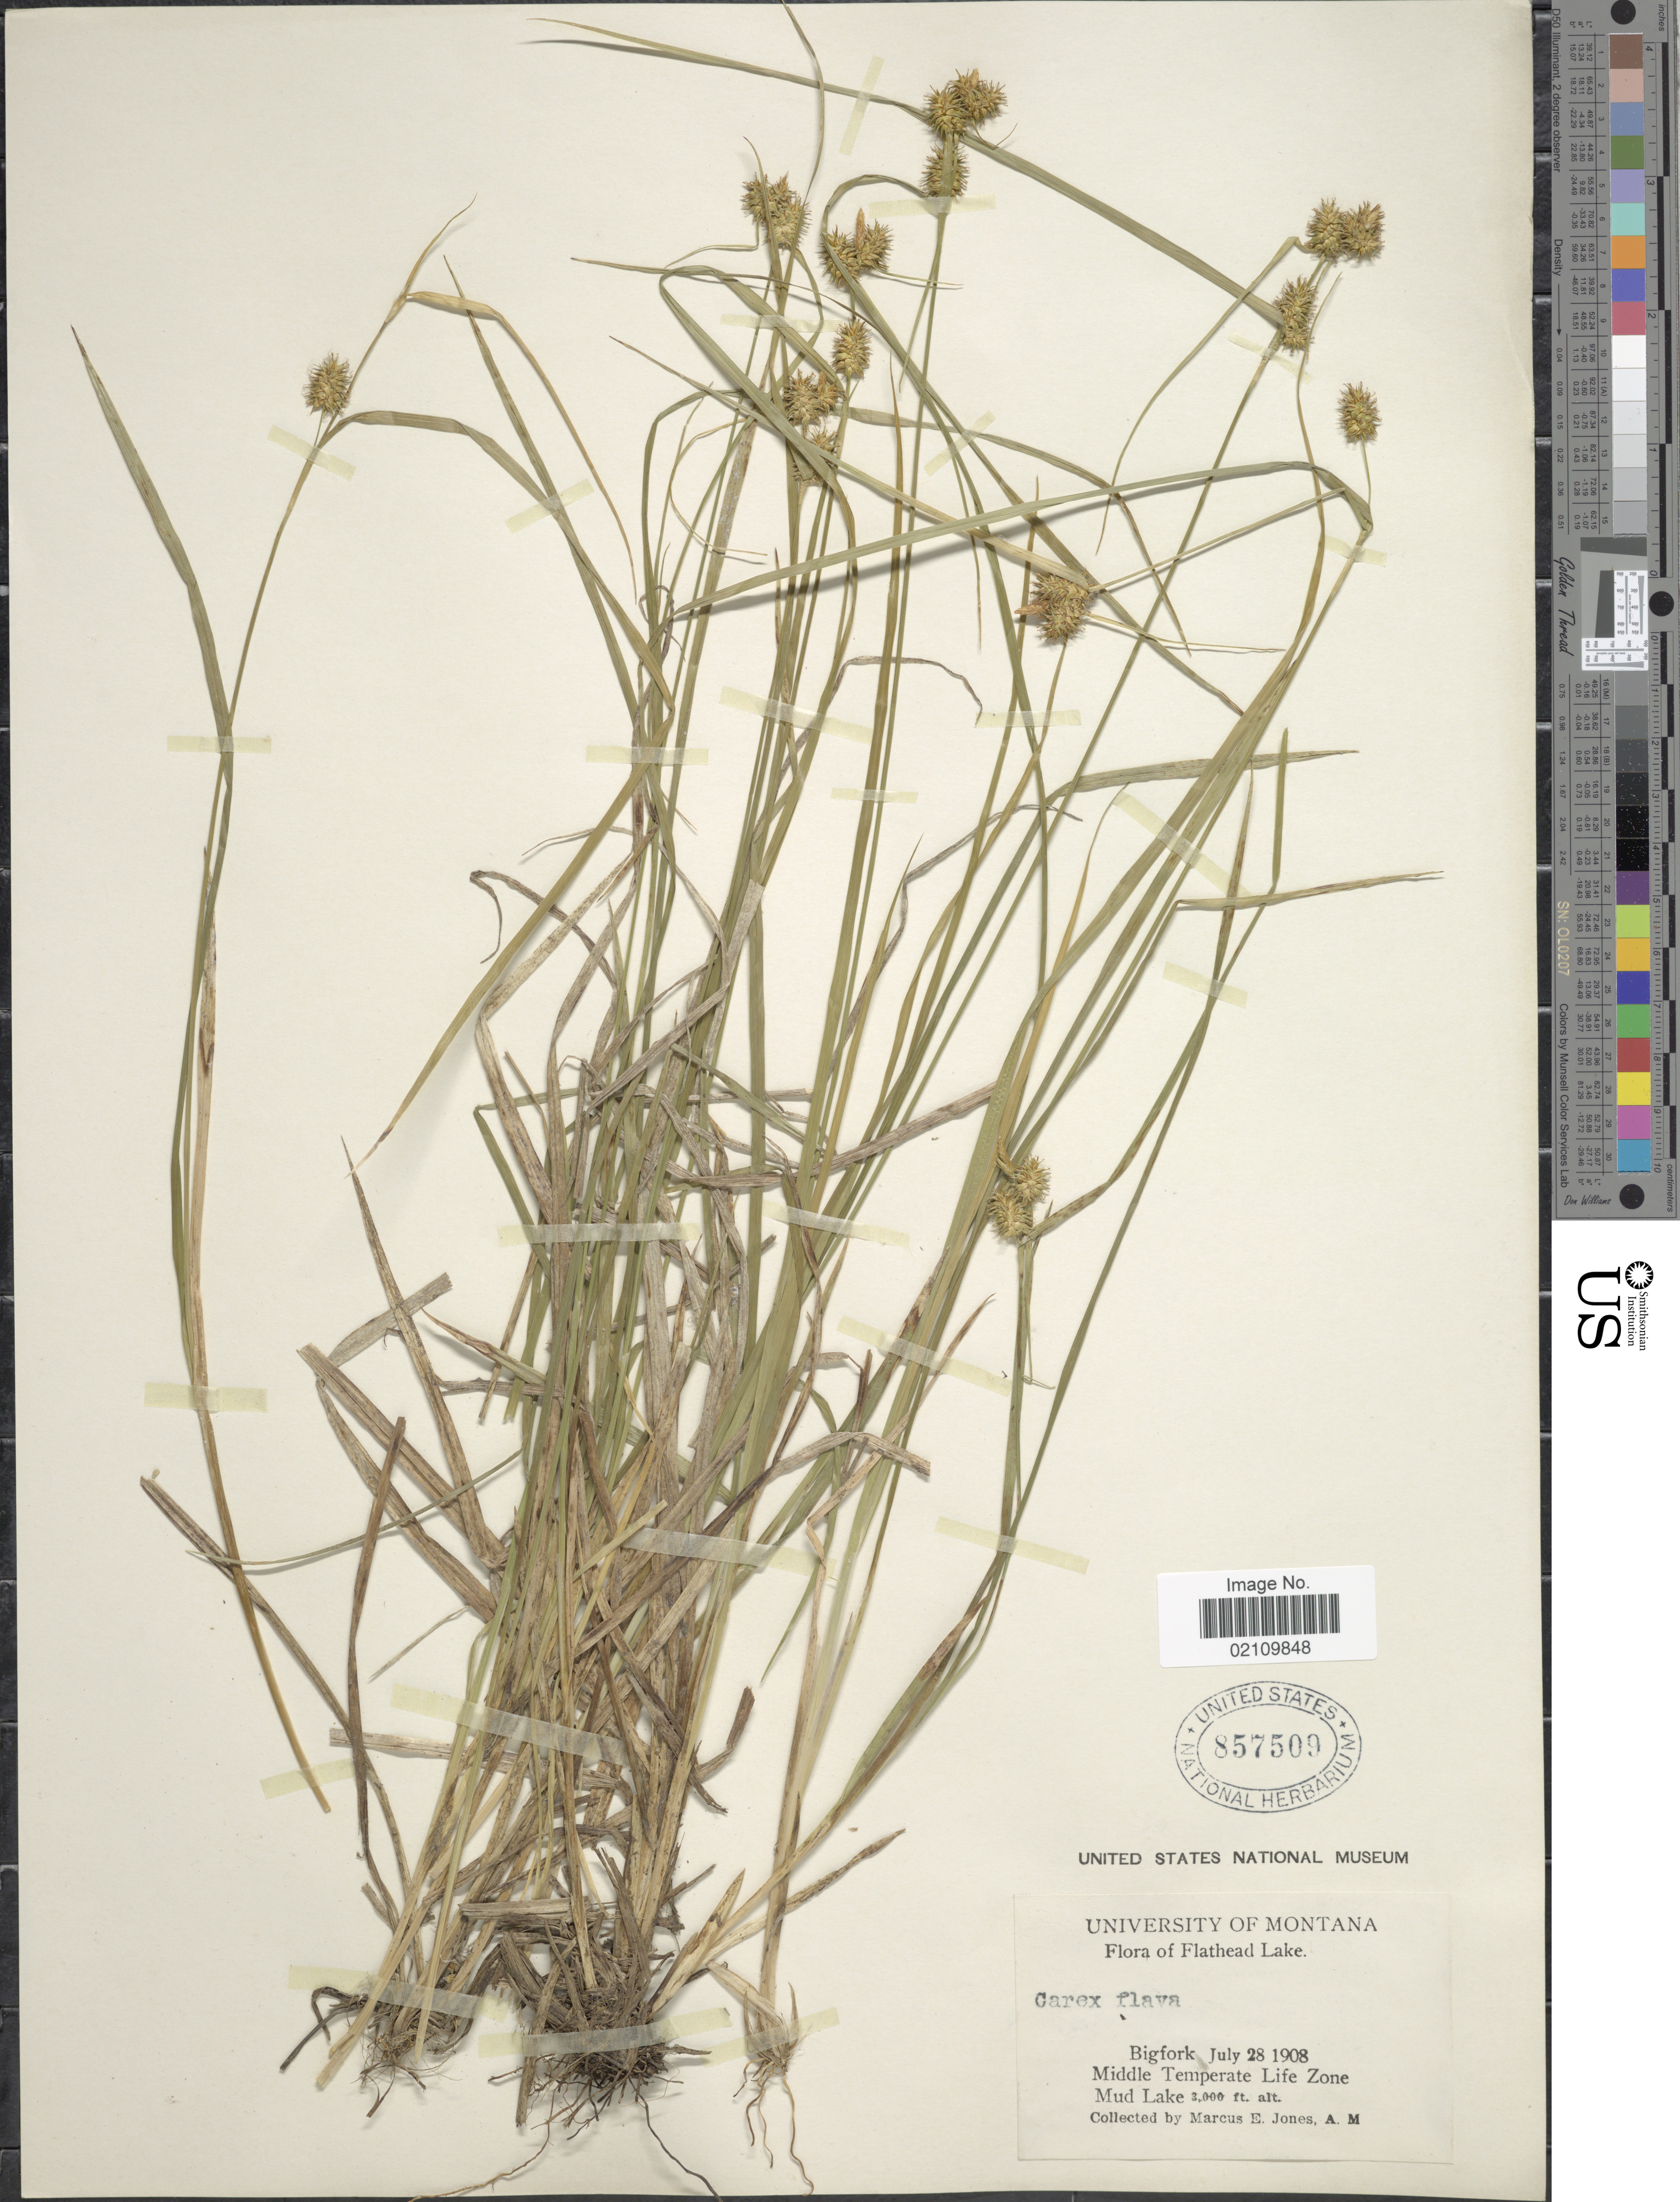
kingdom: Plantae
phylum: Tracheophyta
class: Liliopsida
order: Poales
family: Cyperaceae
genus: Carex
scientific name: Carex flava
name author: L.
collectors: M. E. Jones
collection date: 1908-07-28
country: United States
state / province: Montana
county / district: Flathead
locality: Flathead Lake. Bigfork. Middle Temperate Life Zone. Mud Lake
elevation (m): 914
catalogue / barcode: US 857509